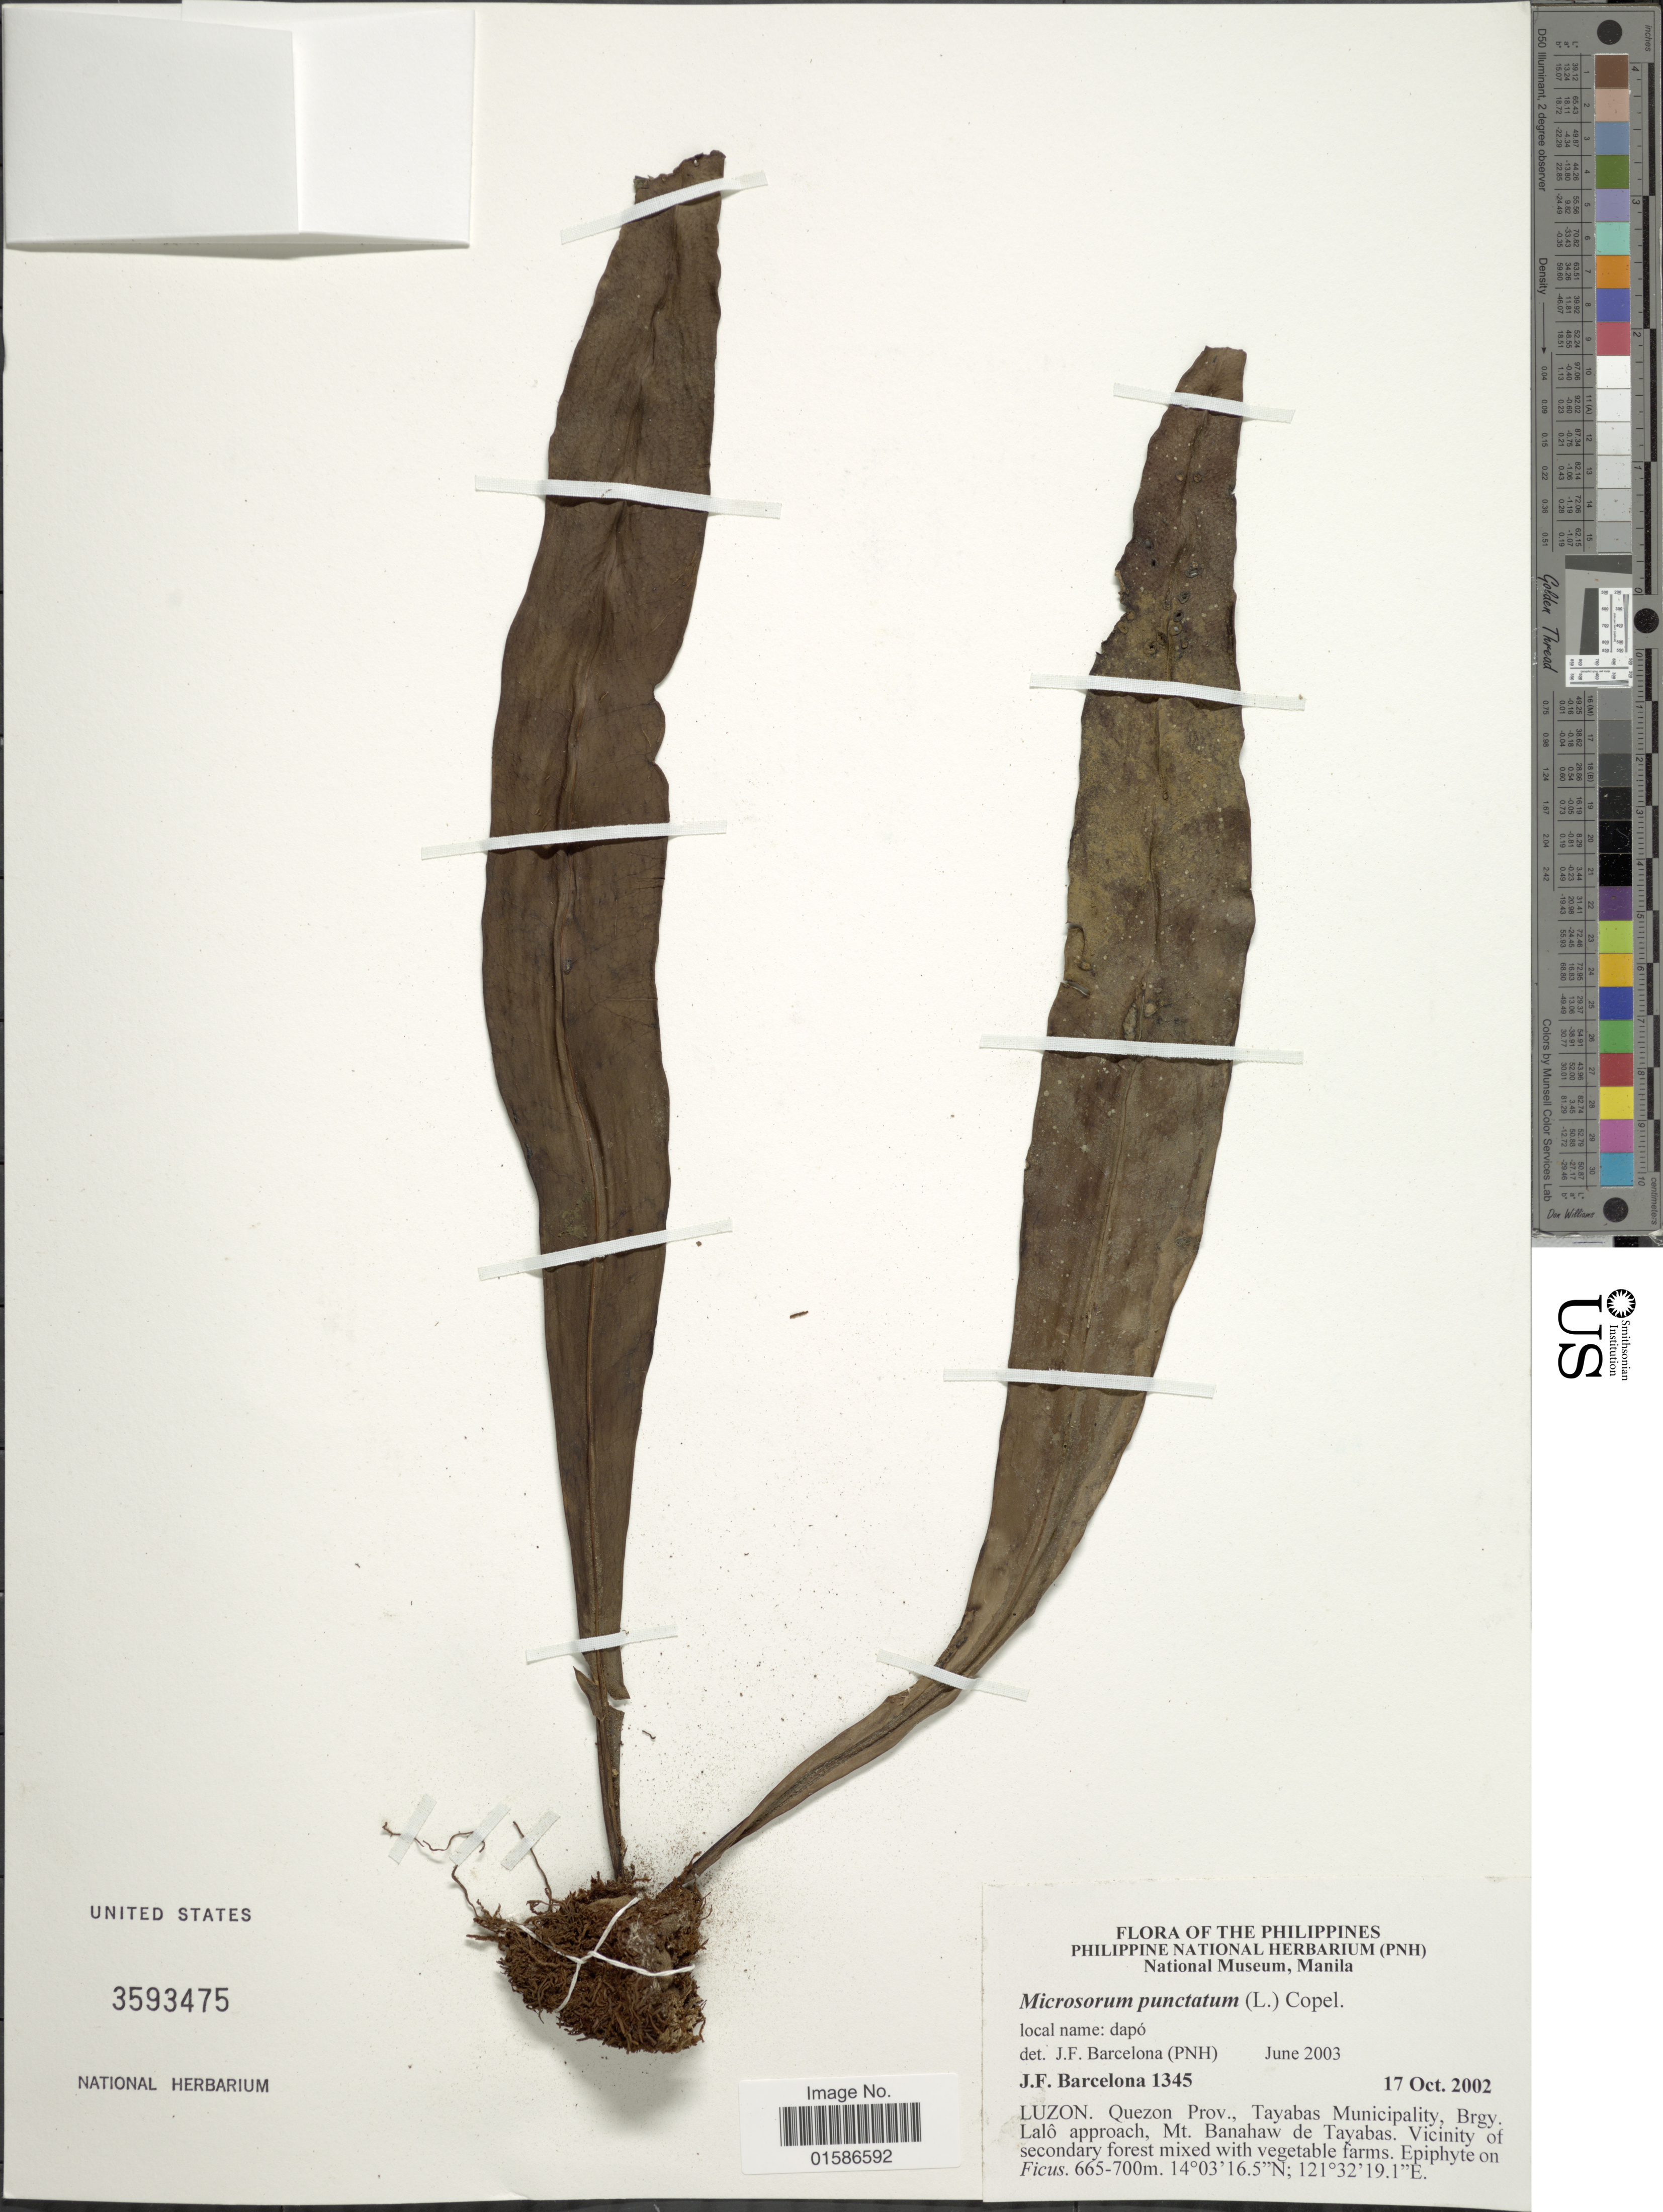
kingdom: Plantae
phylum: Tracheophyta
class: Polypodiopsida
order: Polypodiales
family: Polypodiaceae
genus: Microsorum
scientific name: Microsorum punctatum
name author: (L.) Copel.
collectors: J. F. Barcelona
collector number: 1345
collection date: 2002-10-17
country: Philippines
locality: Luzon. Quezon Prov., Tayabas Municiplaity, Brgy. Lalô approach, Mt Banahaw de Tayabas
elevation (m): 665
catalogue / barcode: US 3593475